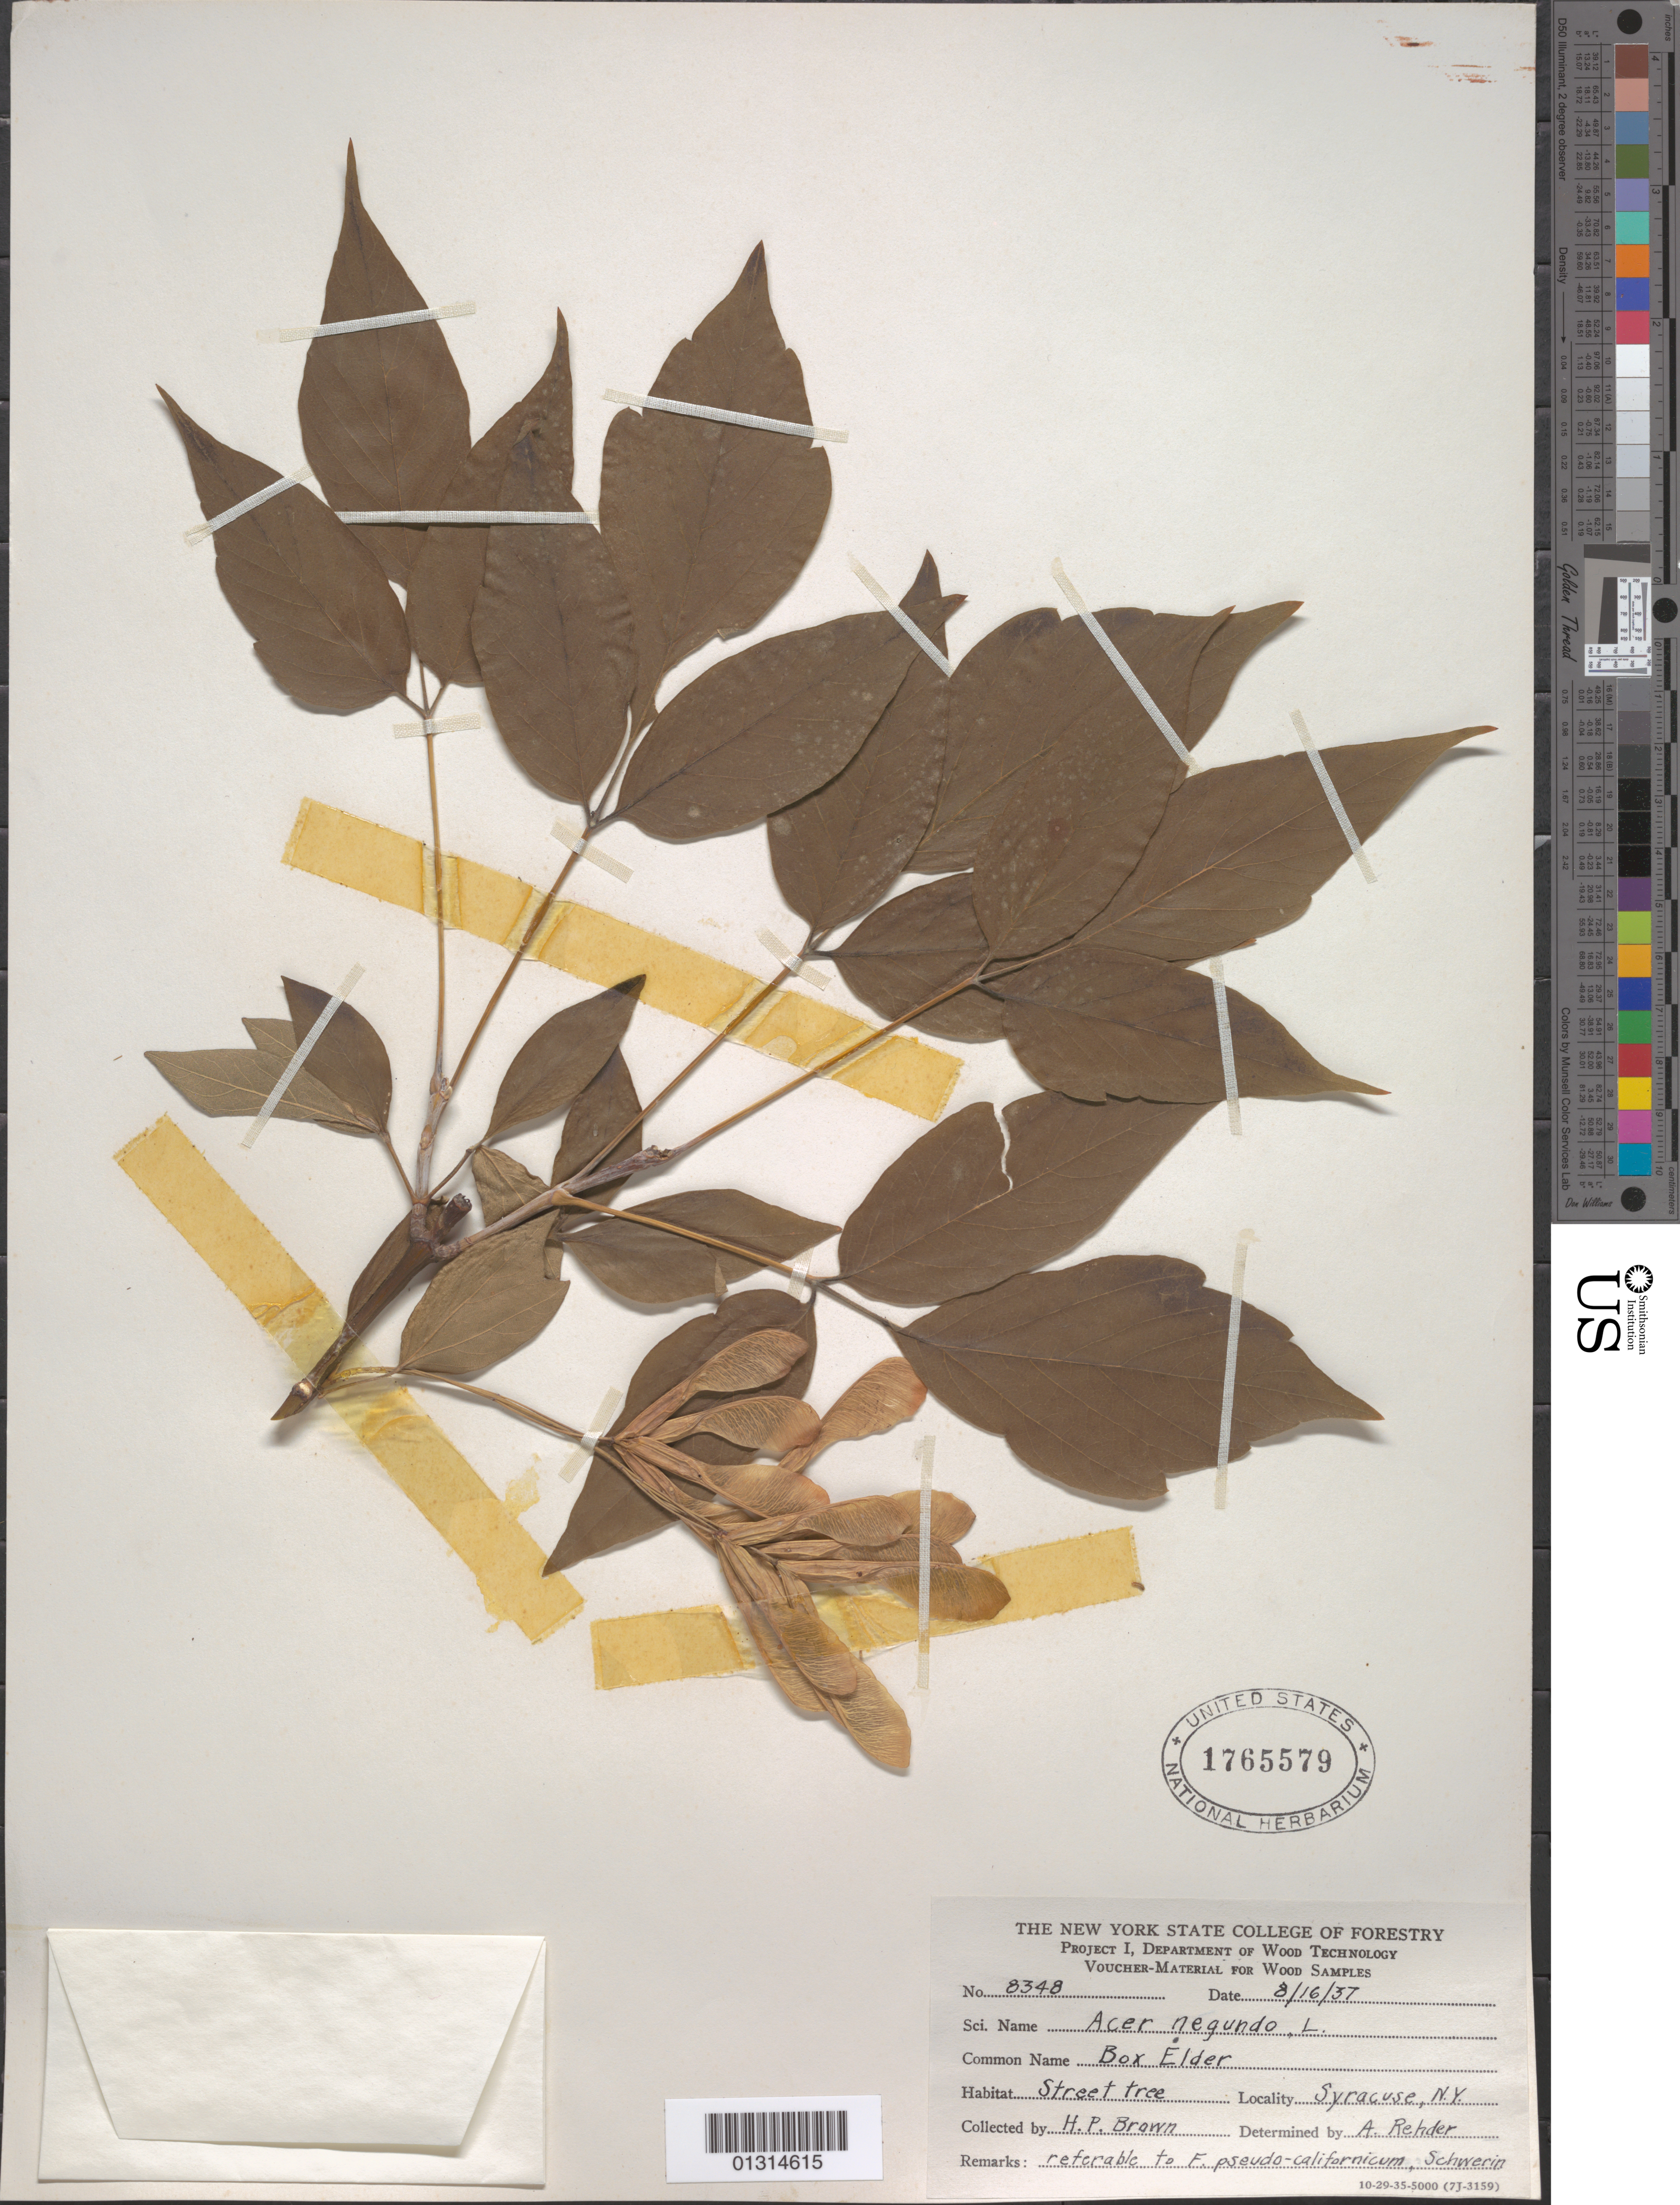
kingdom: Plantae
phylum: Tracheophyta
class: Magnoliopsida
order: Sapindales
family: Sapindaceae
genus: Acer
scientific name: Acer negundo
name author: L.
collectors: H. P. Brown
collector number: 8348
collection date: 1937-08-16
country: United States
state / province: New York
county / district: Onondaga County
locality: Syracuse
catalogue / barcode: US 1765579